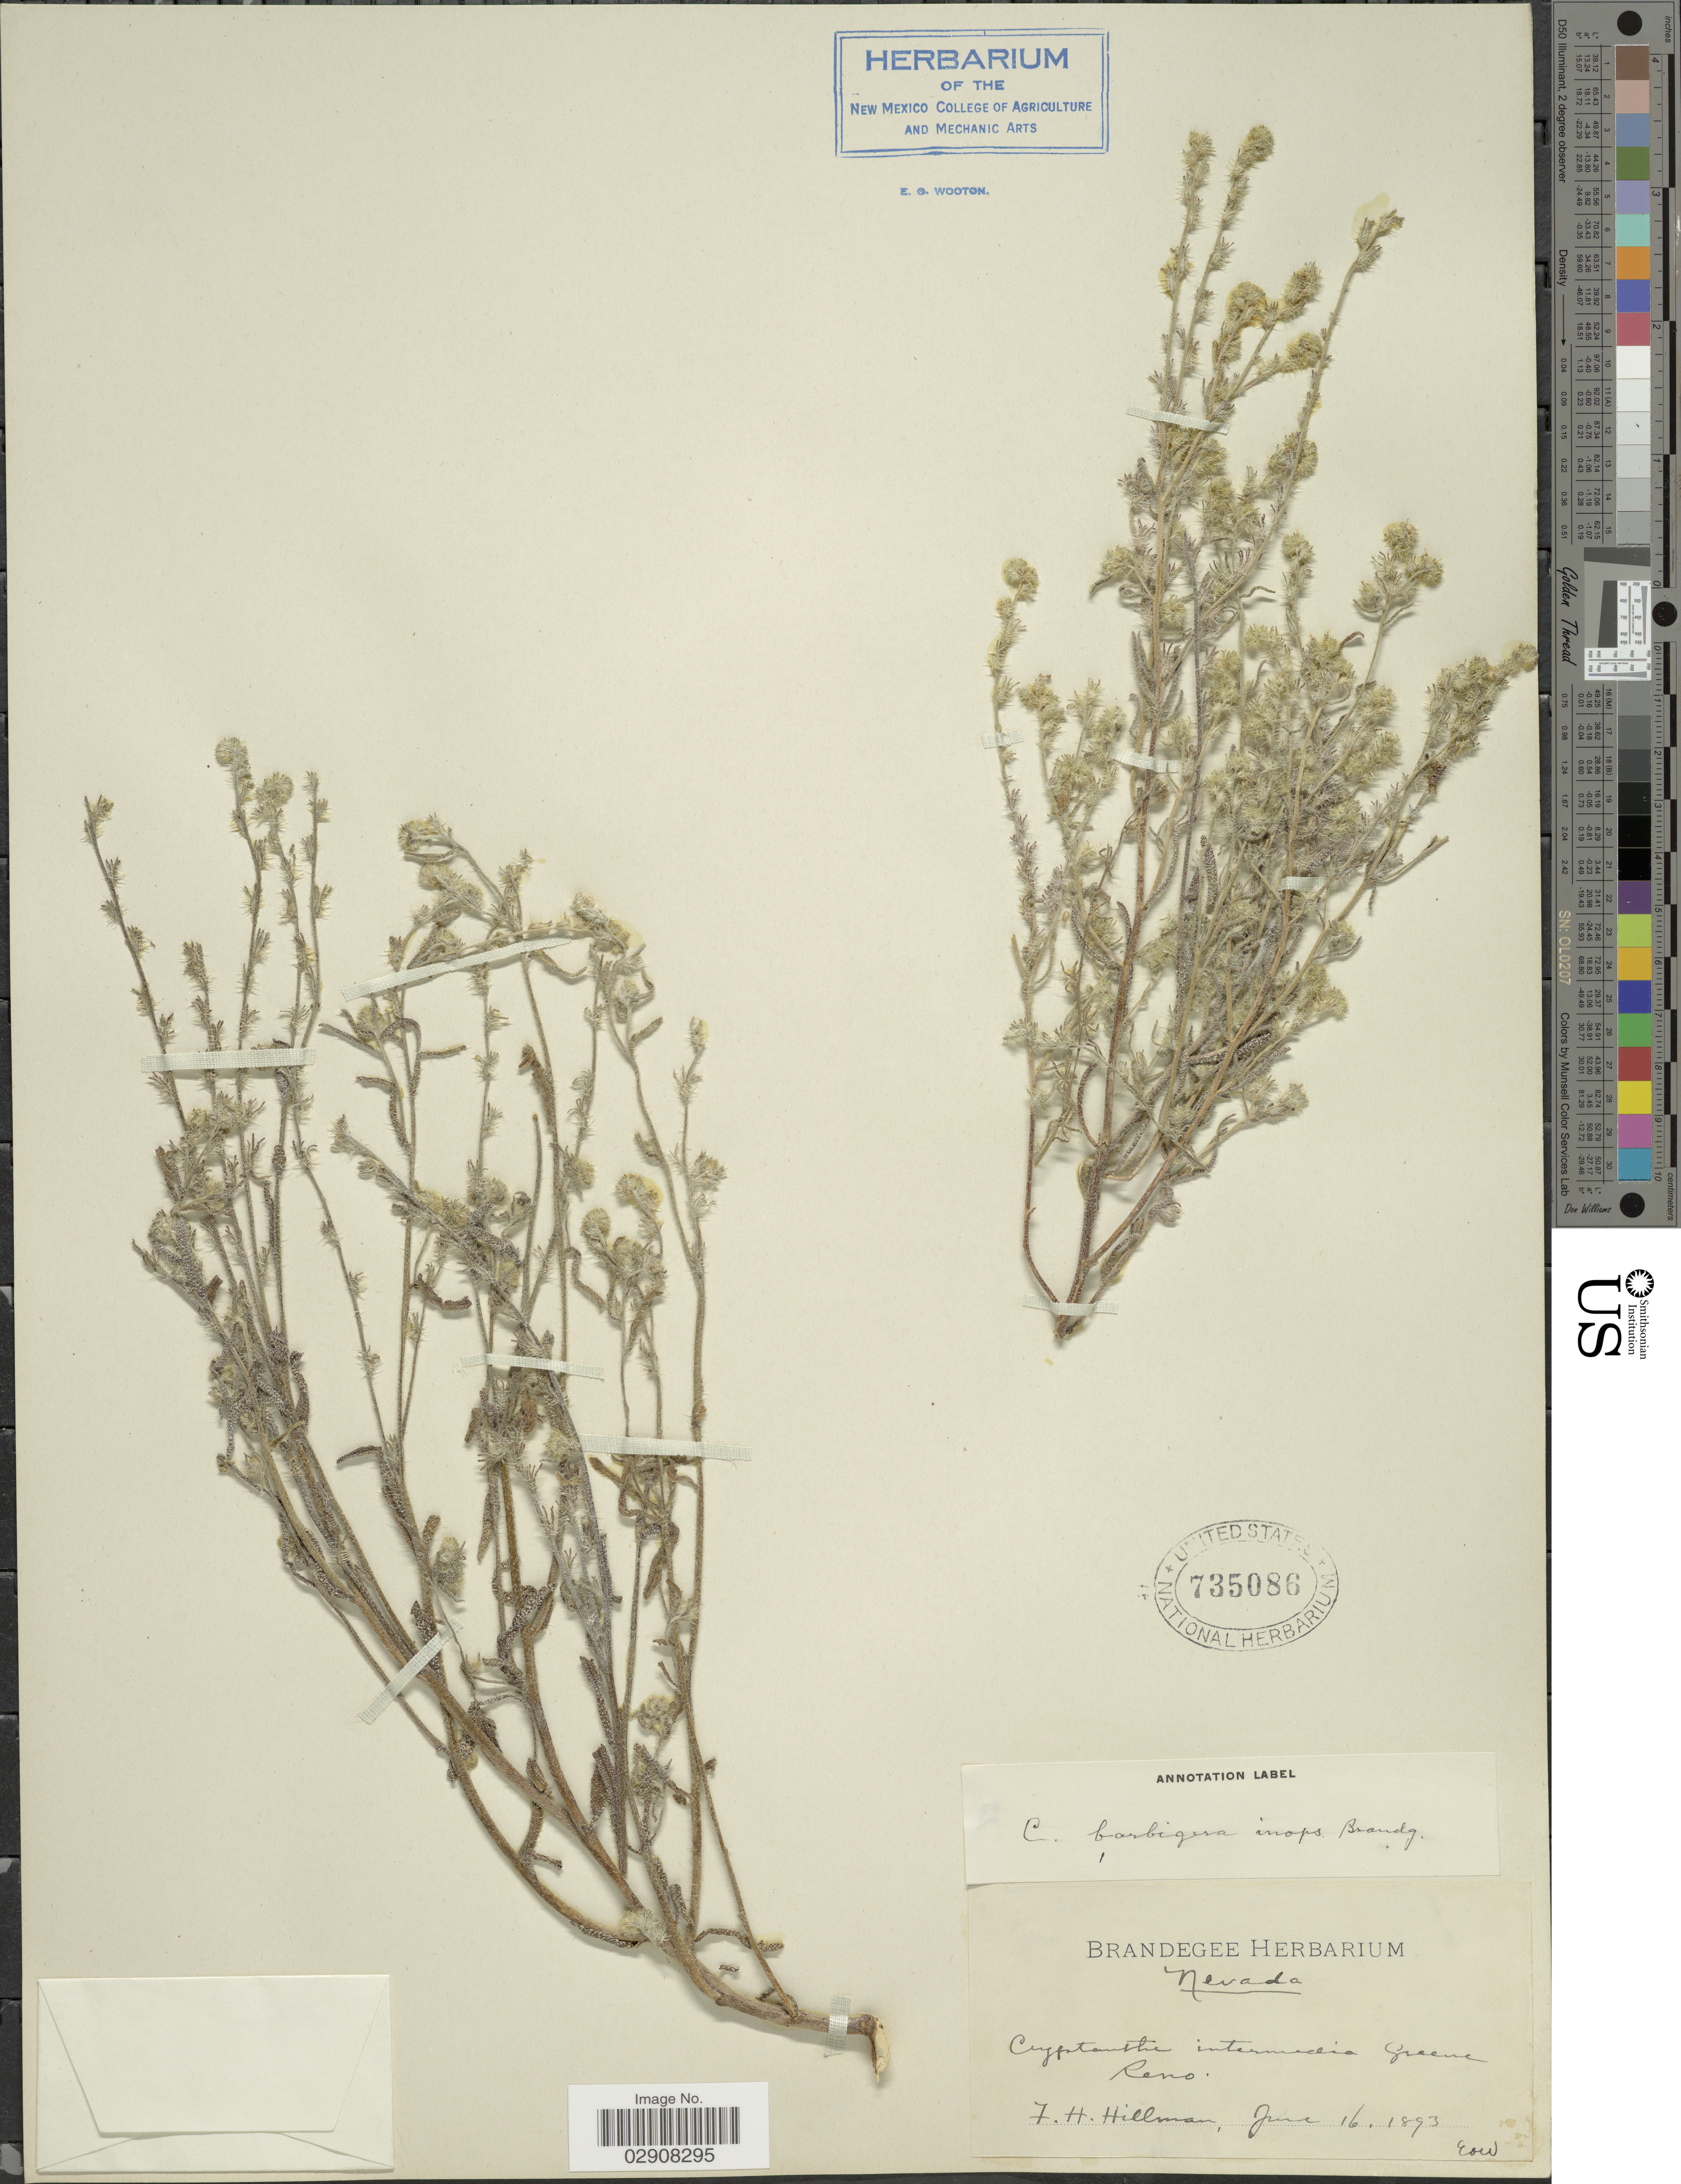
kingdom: Plantae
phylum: Tracheophyta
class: Magnoliopsida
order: Boraginales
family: Boraginaceae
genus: Cryptantha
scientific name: Cryptantha nevadensis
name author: A. Nelson & P.B. Kenn.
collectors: F. Hillman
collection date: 1893-06-16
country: United States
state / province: Nevada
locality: Reno.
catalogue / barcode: US 735086